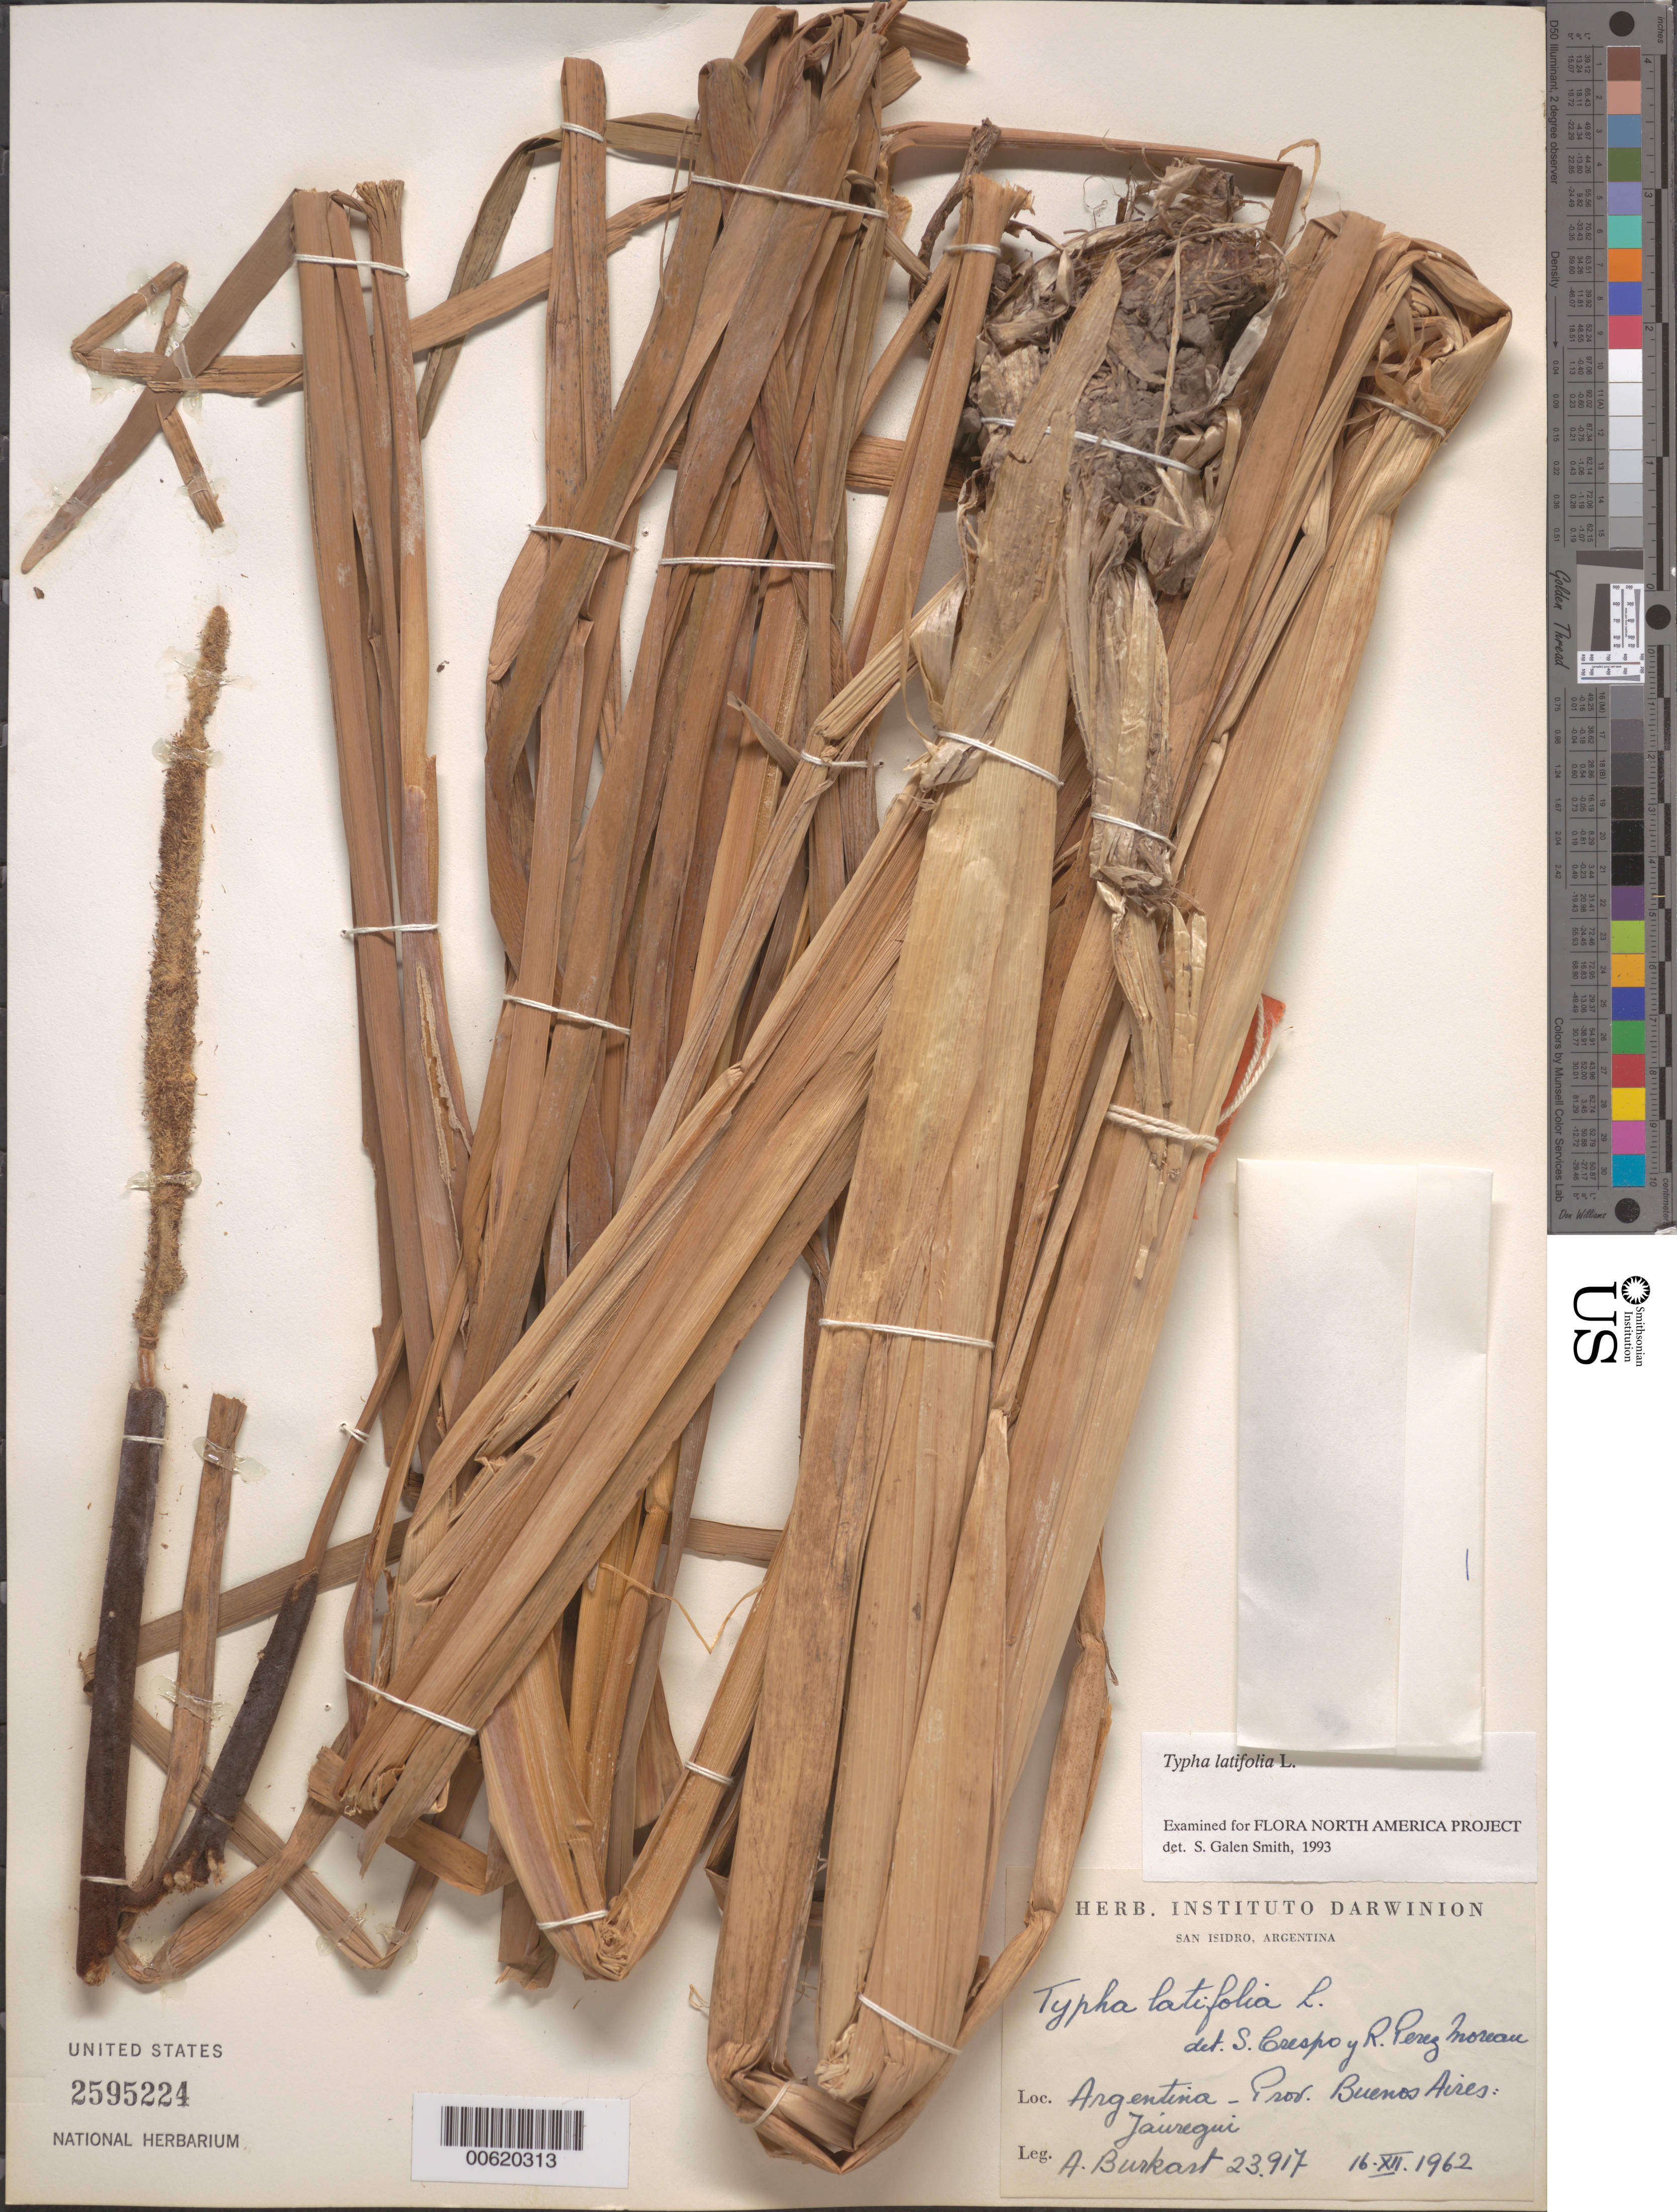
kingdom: Plantae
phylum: Tracheophyta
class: Liliopsida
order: Poales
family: Typhaceae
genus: Typha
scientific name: Typha latifolia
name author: L.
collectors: A. E. Burkart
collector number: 23917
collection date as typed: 16 Dec 1962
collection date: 1962-12-16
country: Argentina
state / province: Buenos Aires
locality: Jauregui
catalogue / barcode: US 2595224